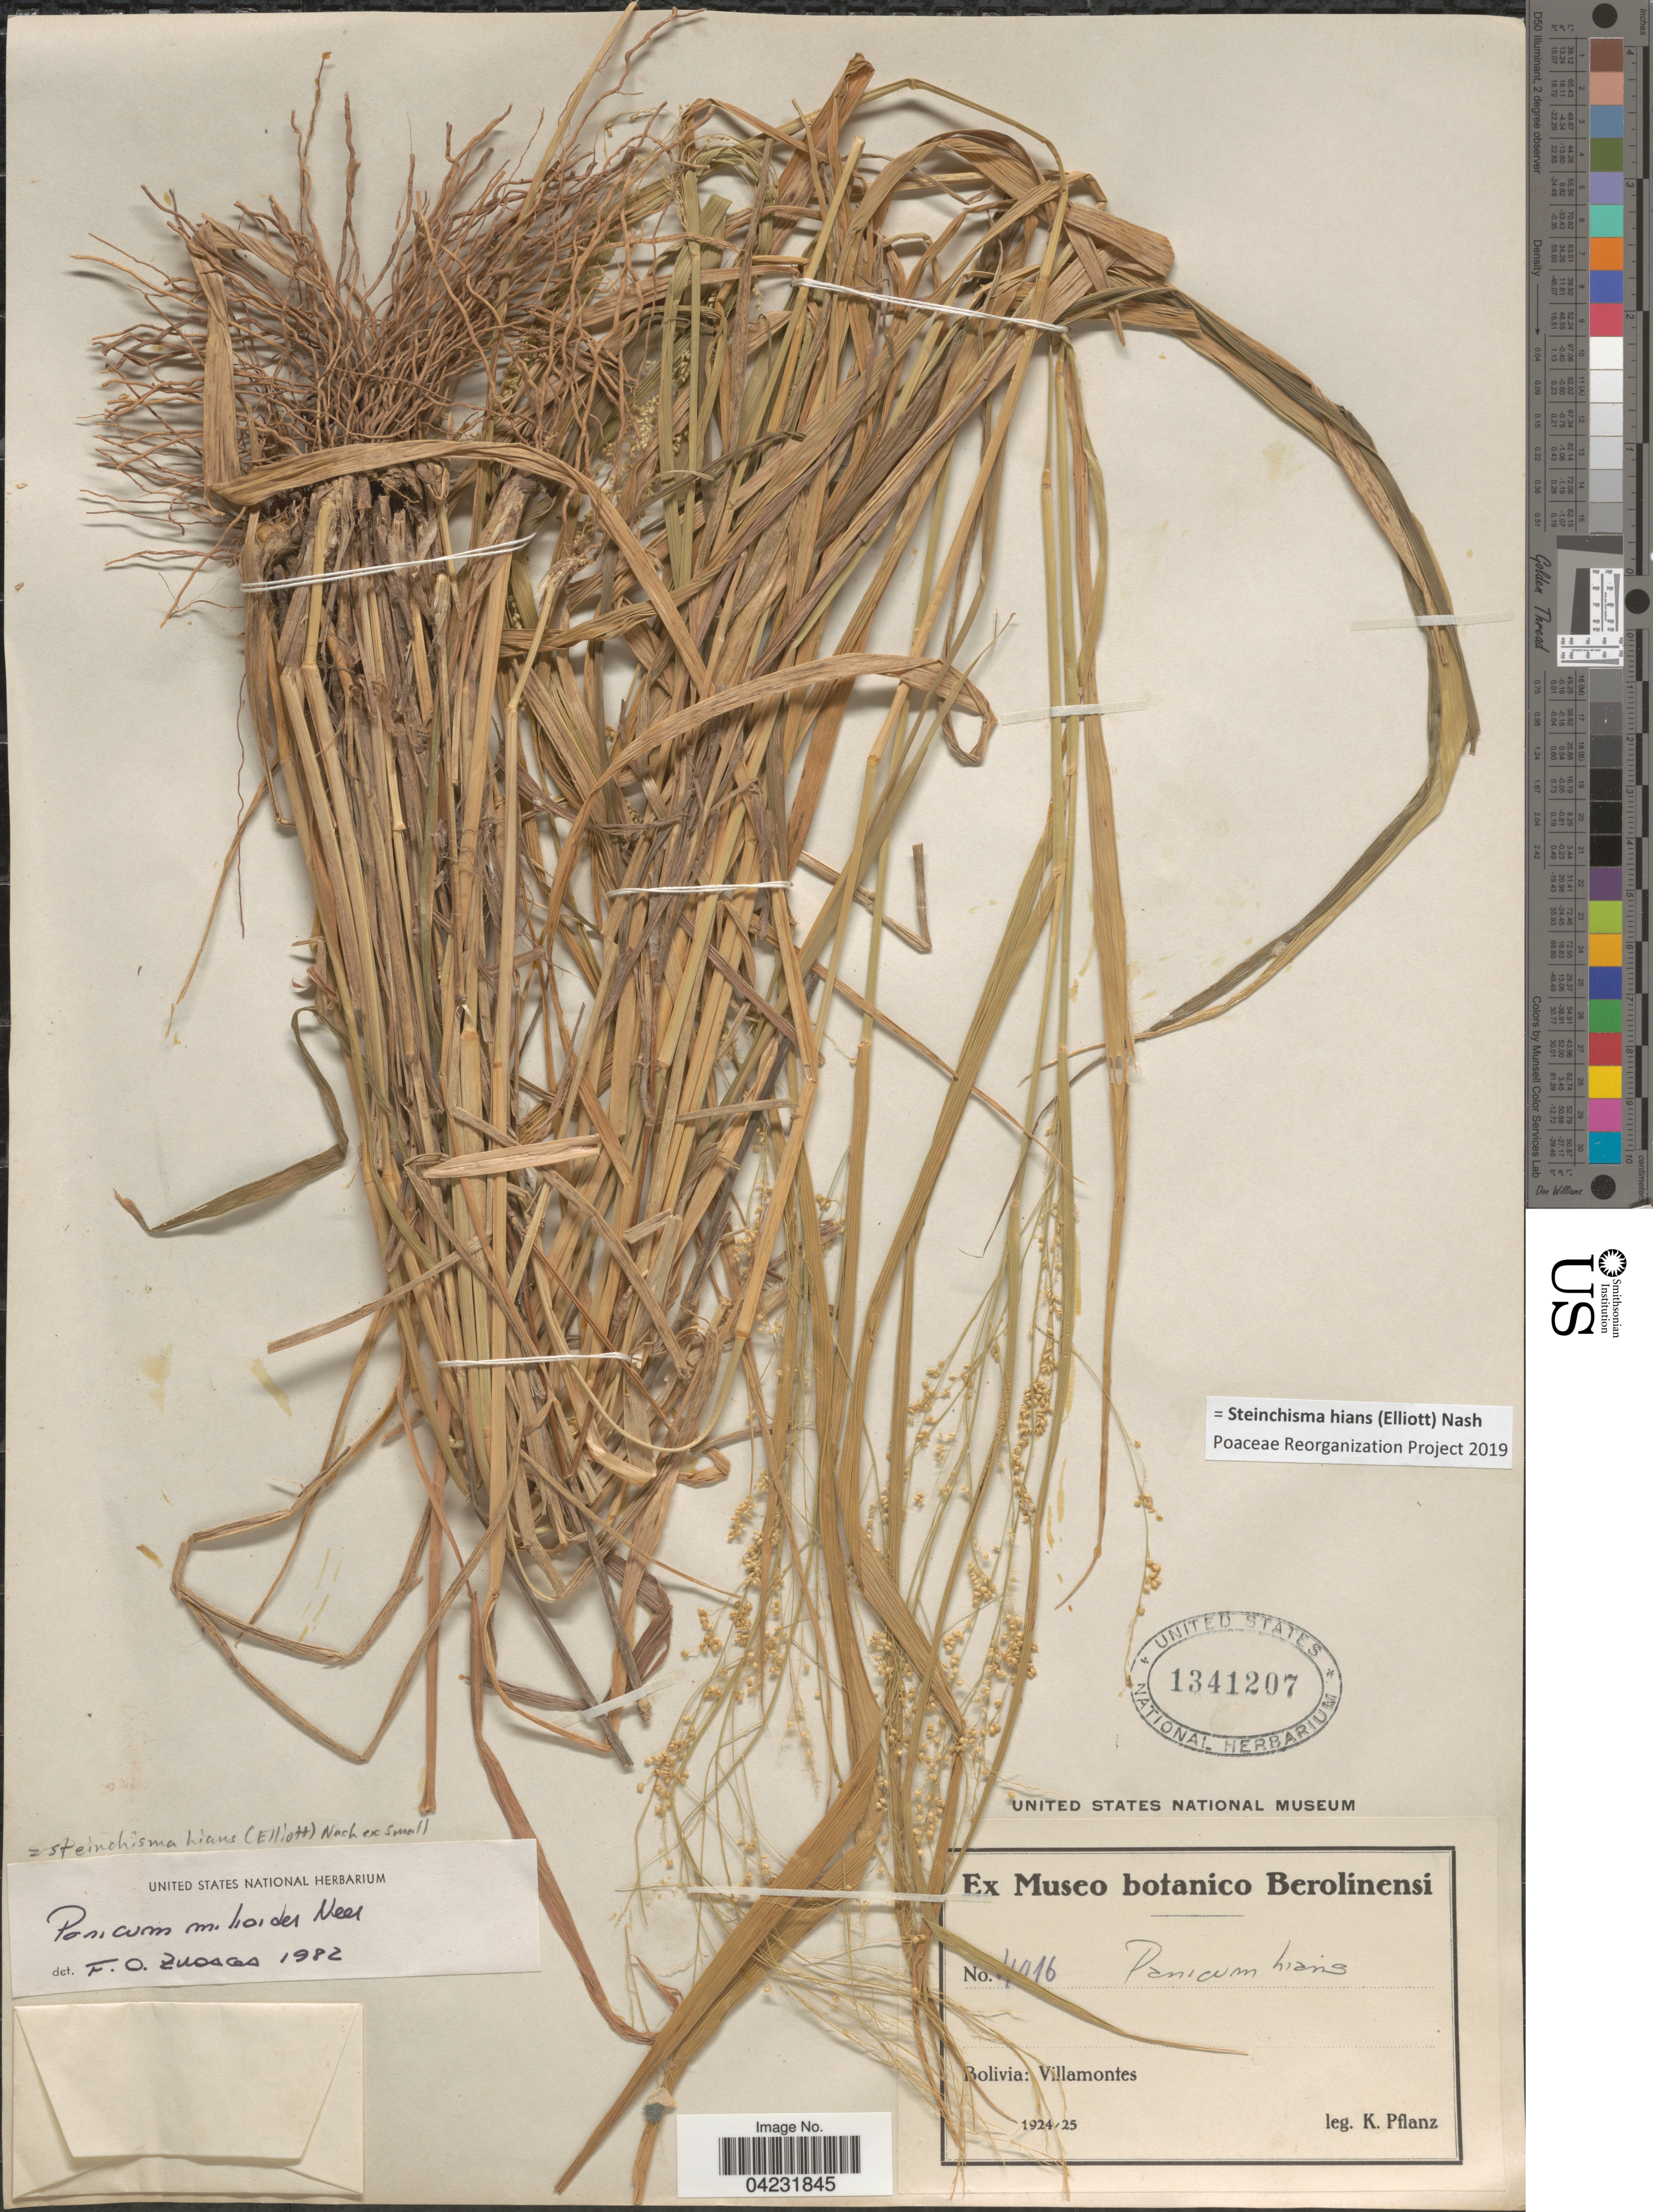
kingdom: Plantae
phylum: Tracheophyta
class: Liliopsida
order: Poales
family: Poaceae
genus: Steinchisma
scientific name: Steinchisma hians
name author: (Elliott) Nash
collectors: K. Pflanz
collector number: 4016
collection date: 1924/1925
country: Bolivia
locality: Villamontes.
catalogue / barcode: US 1341207